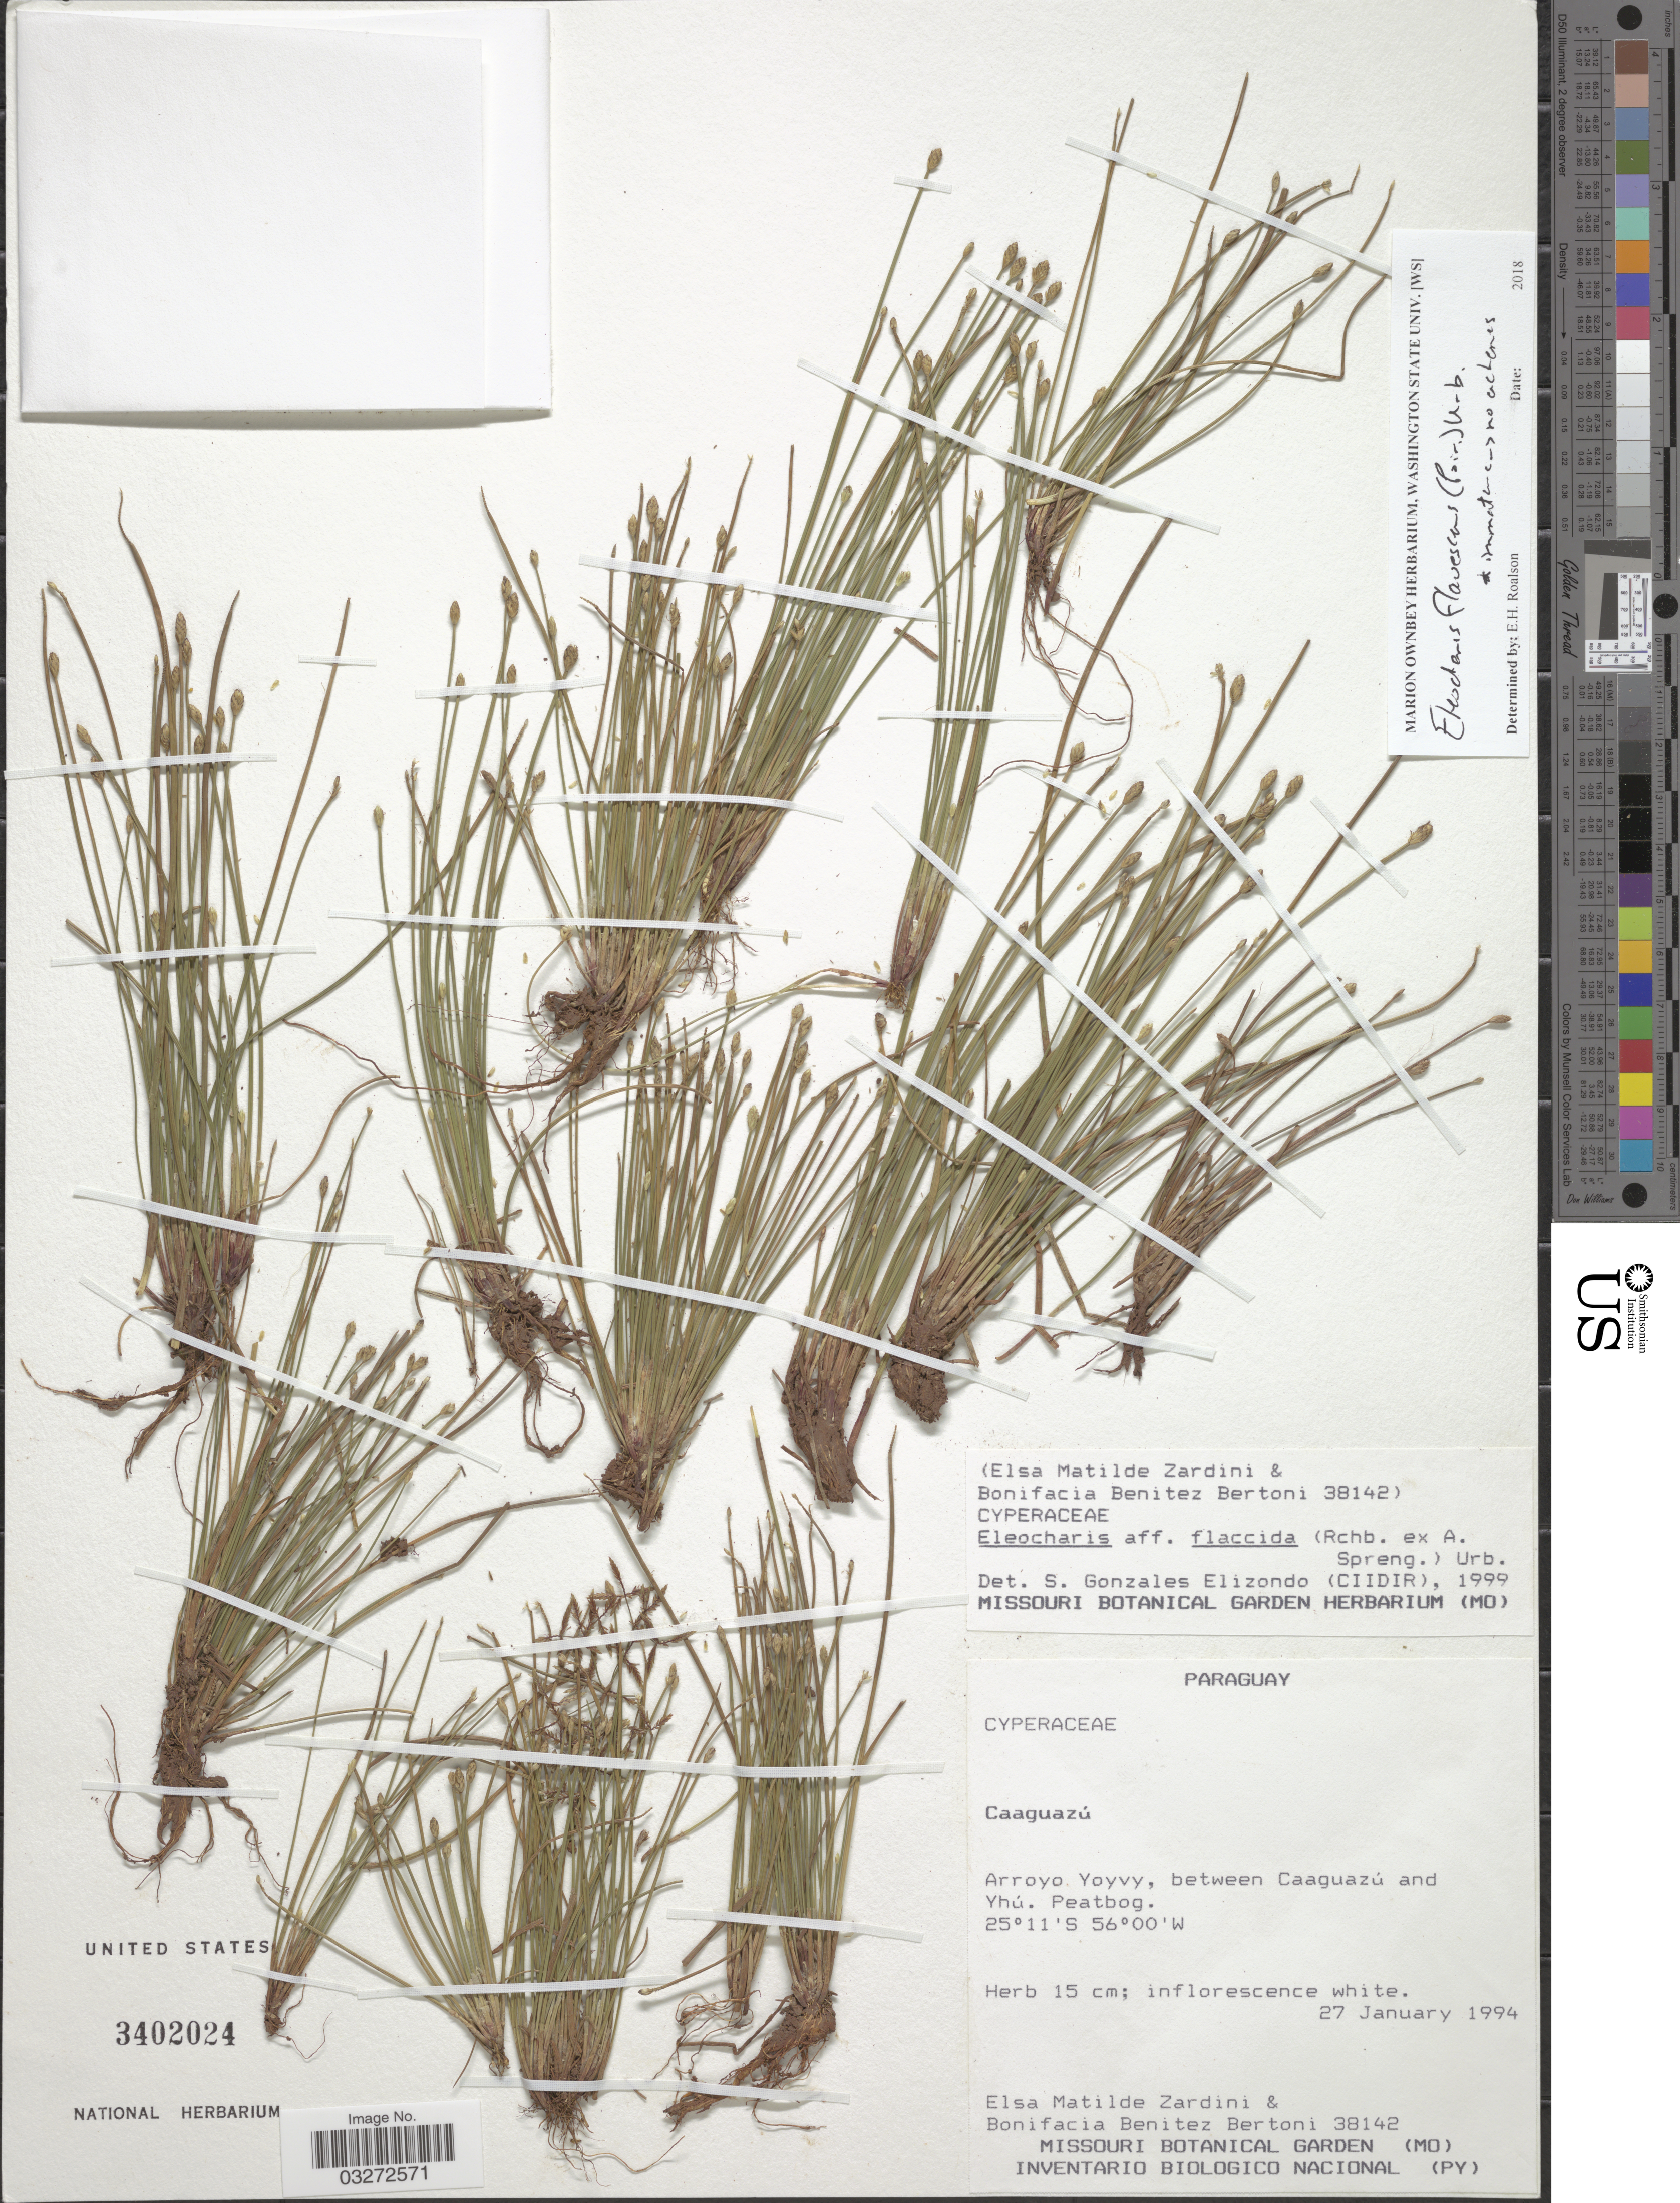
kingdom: Plantae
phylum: Tracheophyta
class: Liliopsida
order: Poales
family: Cyperaceae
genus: Eleocharis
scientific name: Eleocharis flavescens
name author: (Poir.) Urb.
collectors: E. M. Zardini & B. Bertoni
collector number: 38142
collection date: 1994-01-27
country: Paraguay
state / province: Caaguazu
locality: Arroyo Yoyvy, between Caaguazú and Yhú.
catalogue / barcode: US 3402024